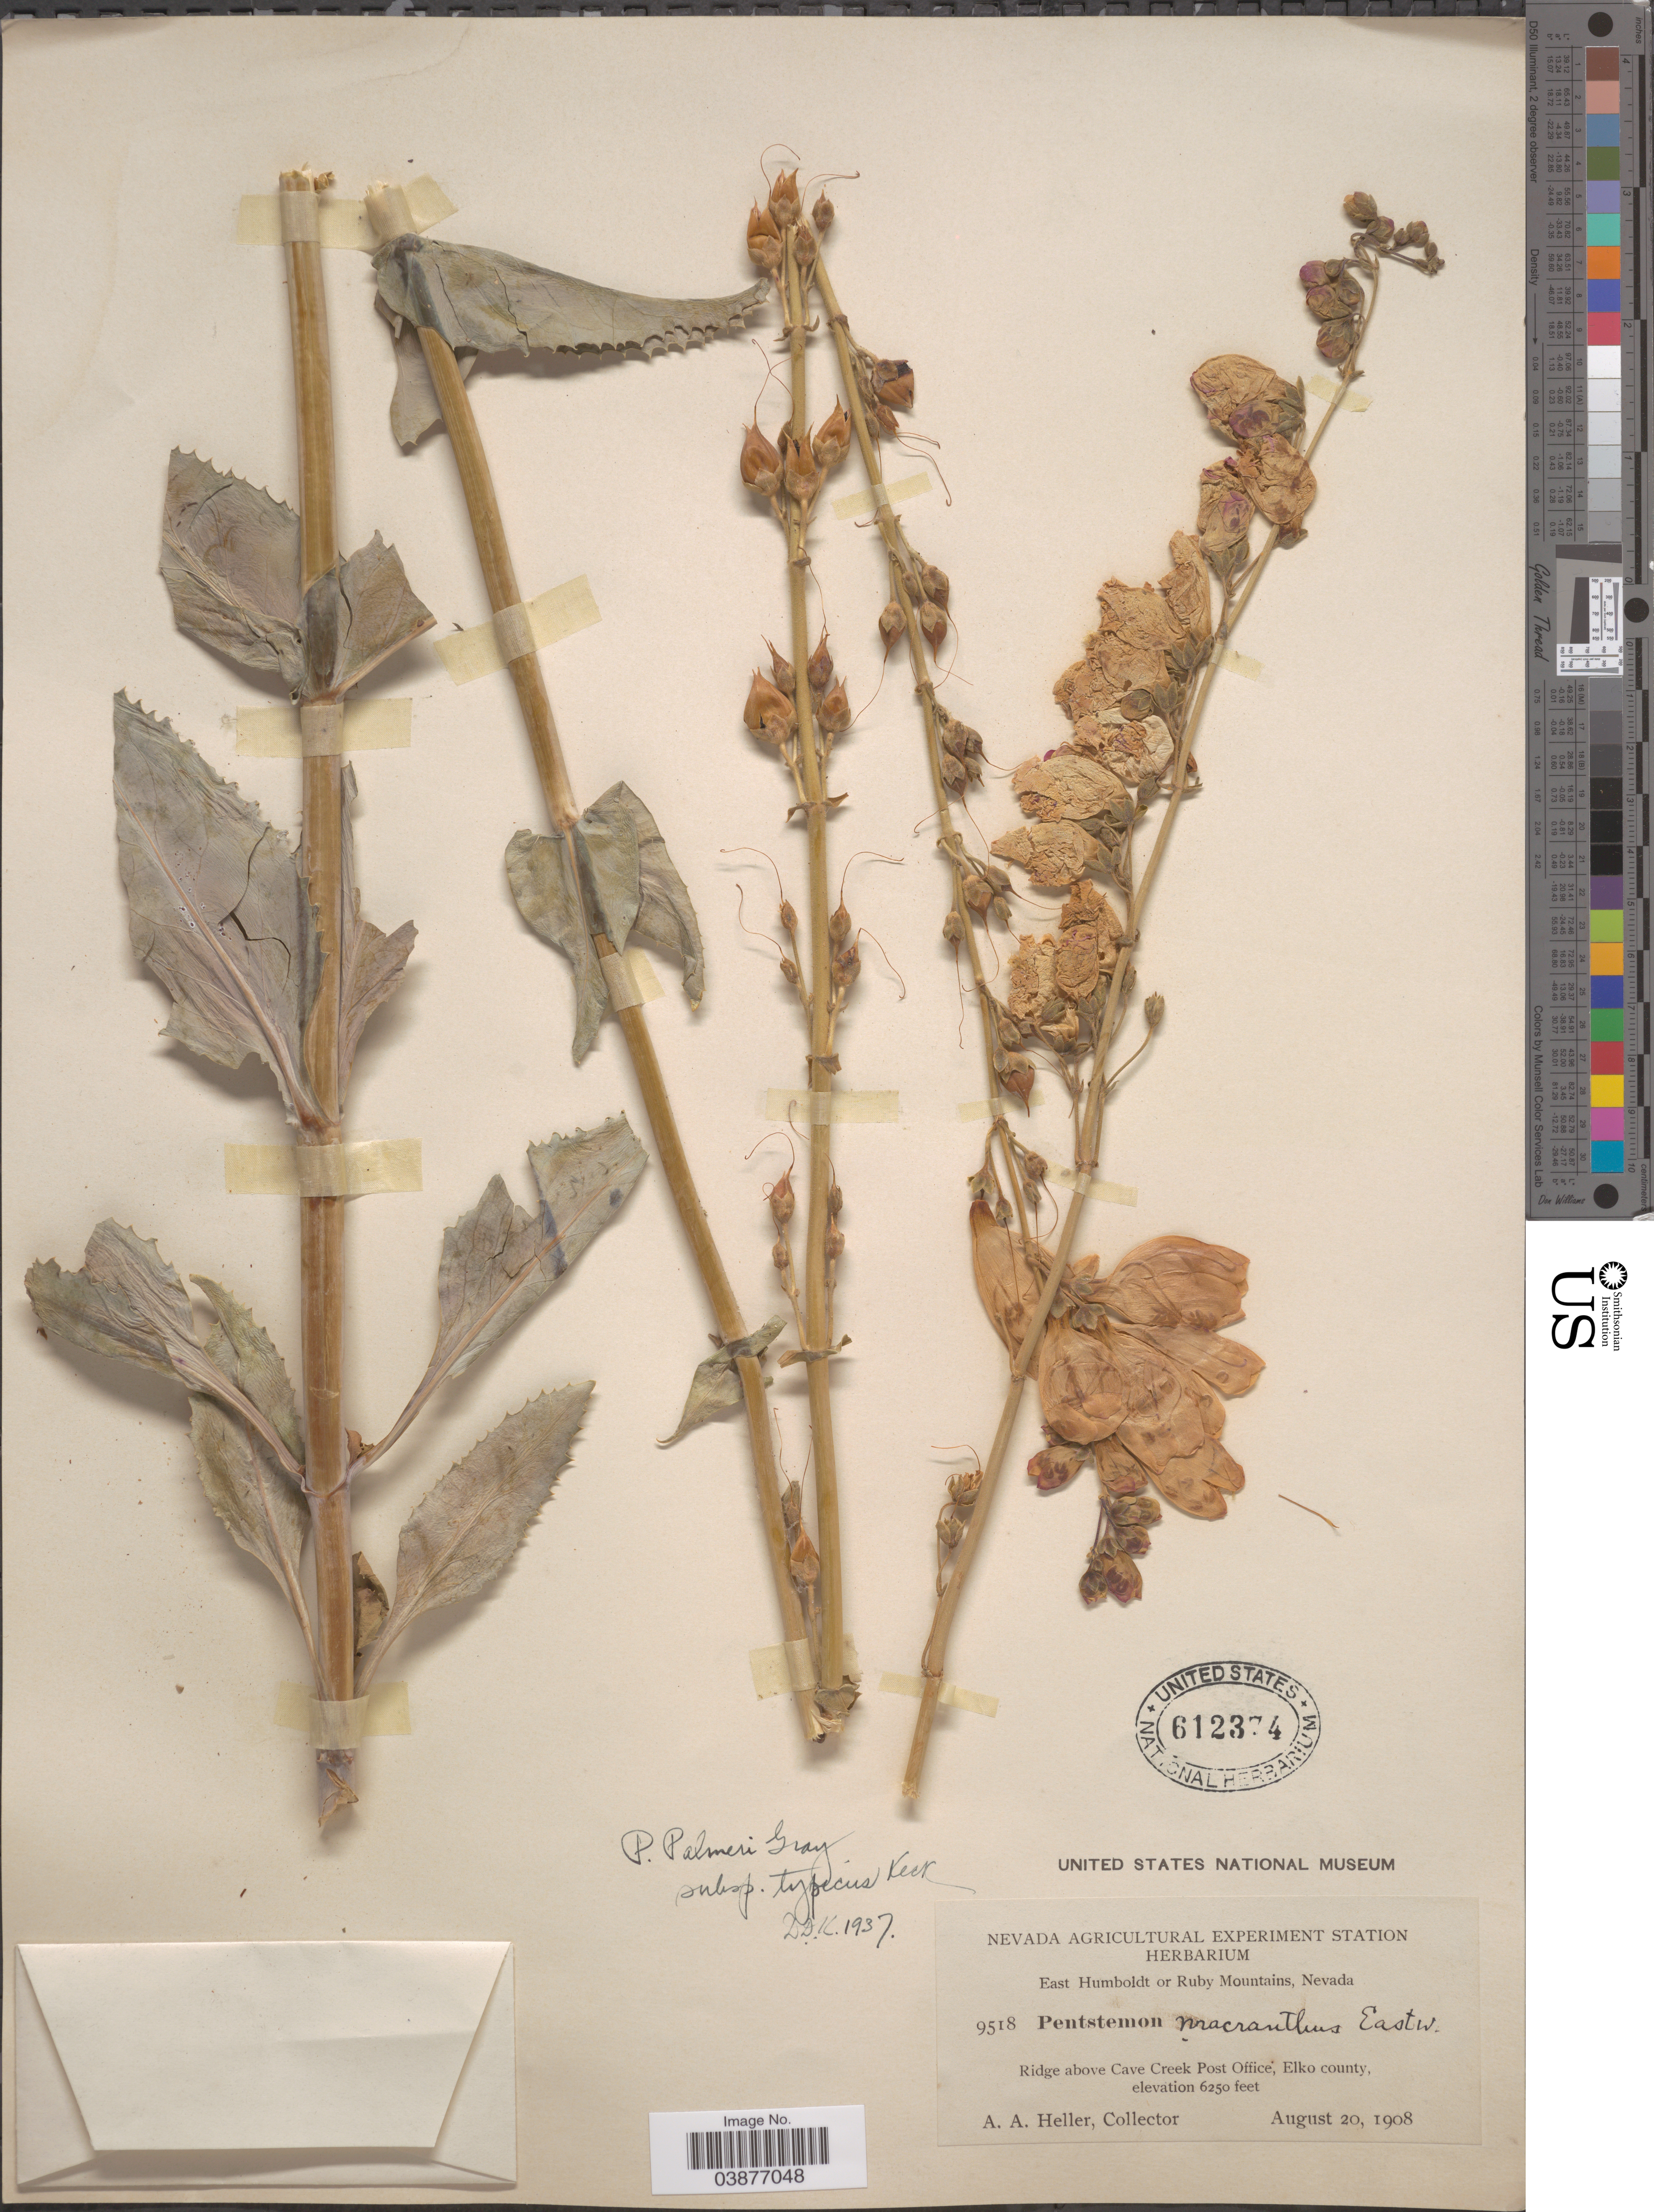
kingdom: Plantae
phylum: Tracheophyta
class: Magnoliopsida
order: Lamiales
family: Plantaginaceae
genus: Penstemon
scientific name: Penstemon palmeri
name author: A. Gray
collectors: A. A. Heller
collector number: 9518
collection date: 1908-08-20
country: United States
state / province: Nevada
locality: East Humboldt or Ruby Mountains. Ridge above Cave Creek Post Office, Elko County.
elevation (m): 1905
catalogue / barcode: US 612374